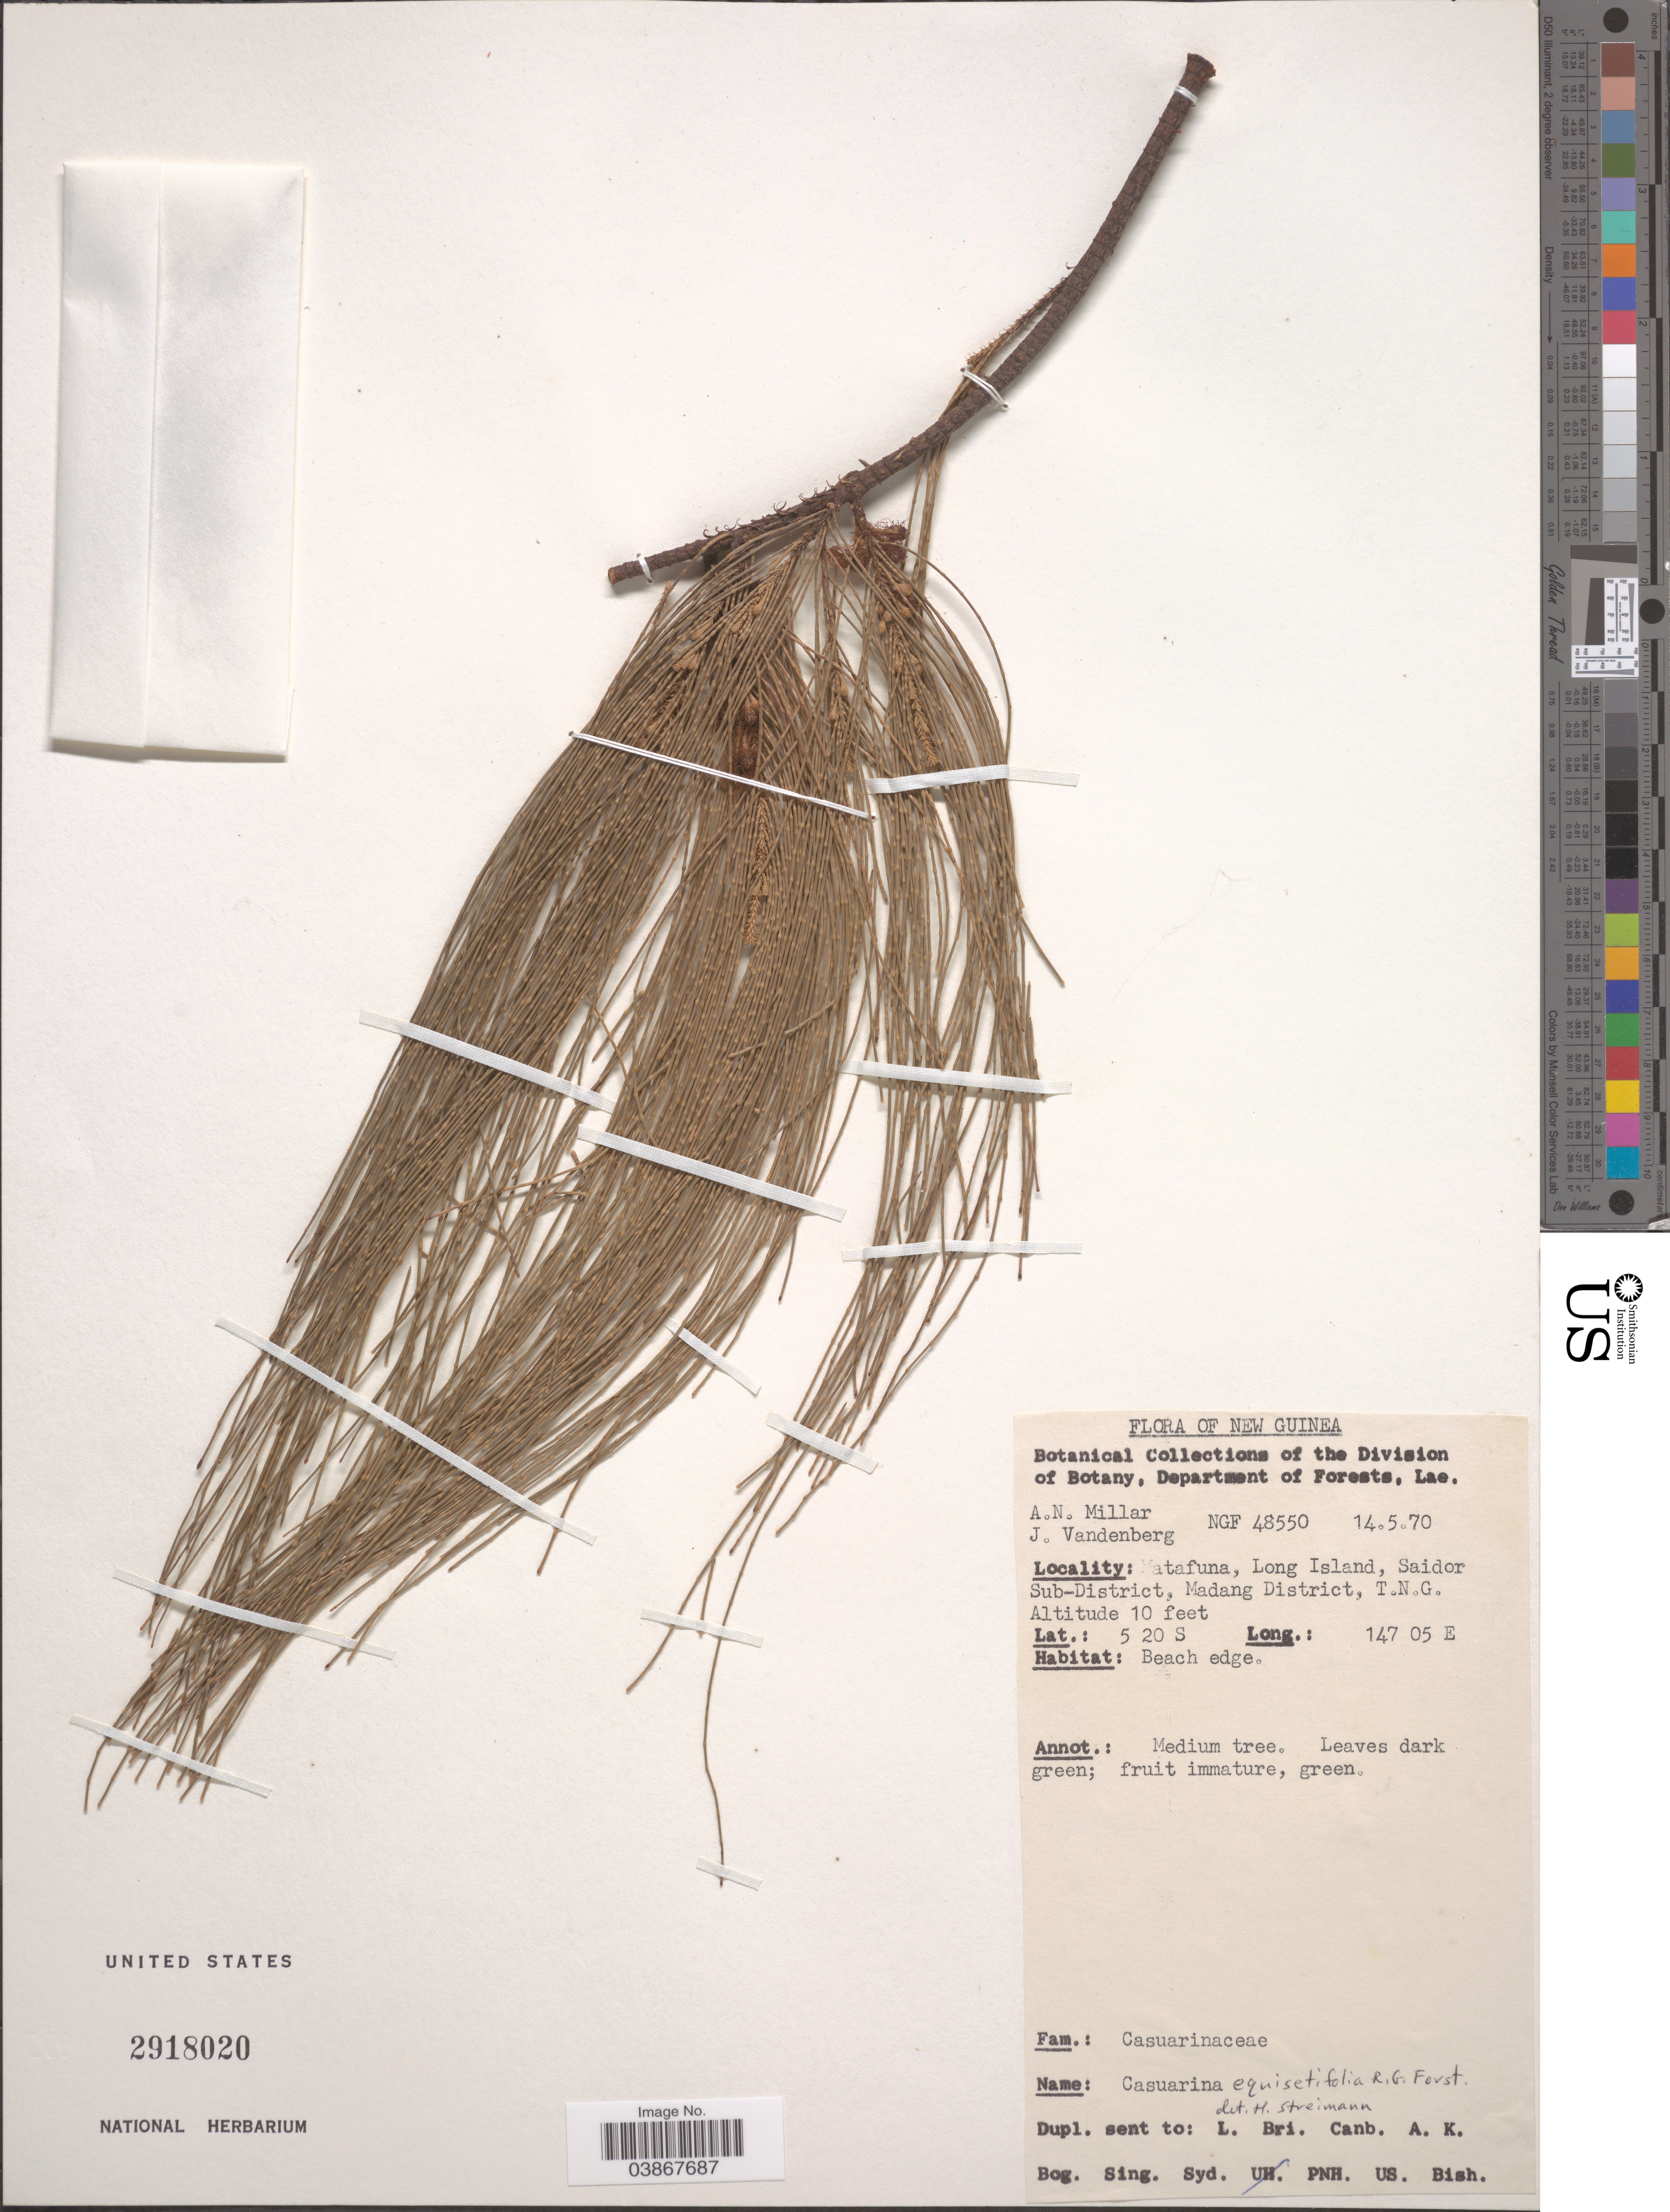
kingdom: Plantae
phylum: Tracheophyta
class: Magnoliopsida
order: Fagales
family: Casuarinaceae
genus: Casuarina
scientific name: Casuarina equisetifolia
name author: L.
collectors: A. Millar & J. Vandenberg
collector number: NGF48550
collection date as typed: Transcribed d/m/y: 14/5/70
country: Papua New Guinea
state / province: Madang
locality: New Guinea. Matafuna, Long Island, Saidor Sub-District, Madang District, T.N.G.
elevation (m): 3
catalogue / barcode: US 2918020